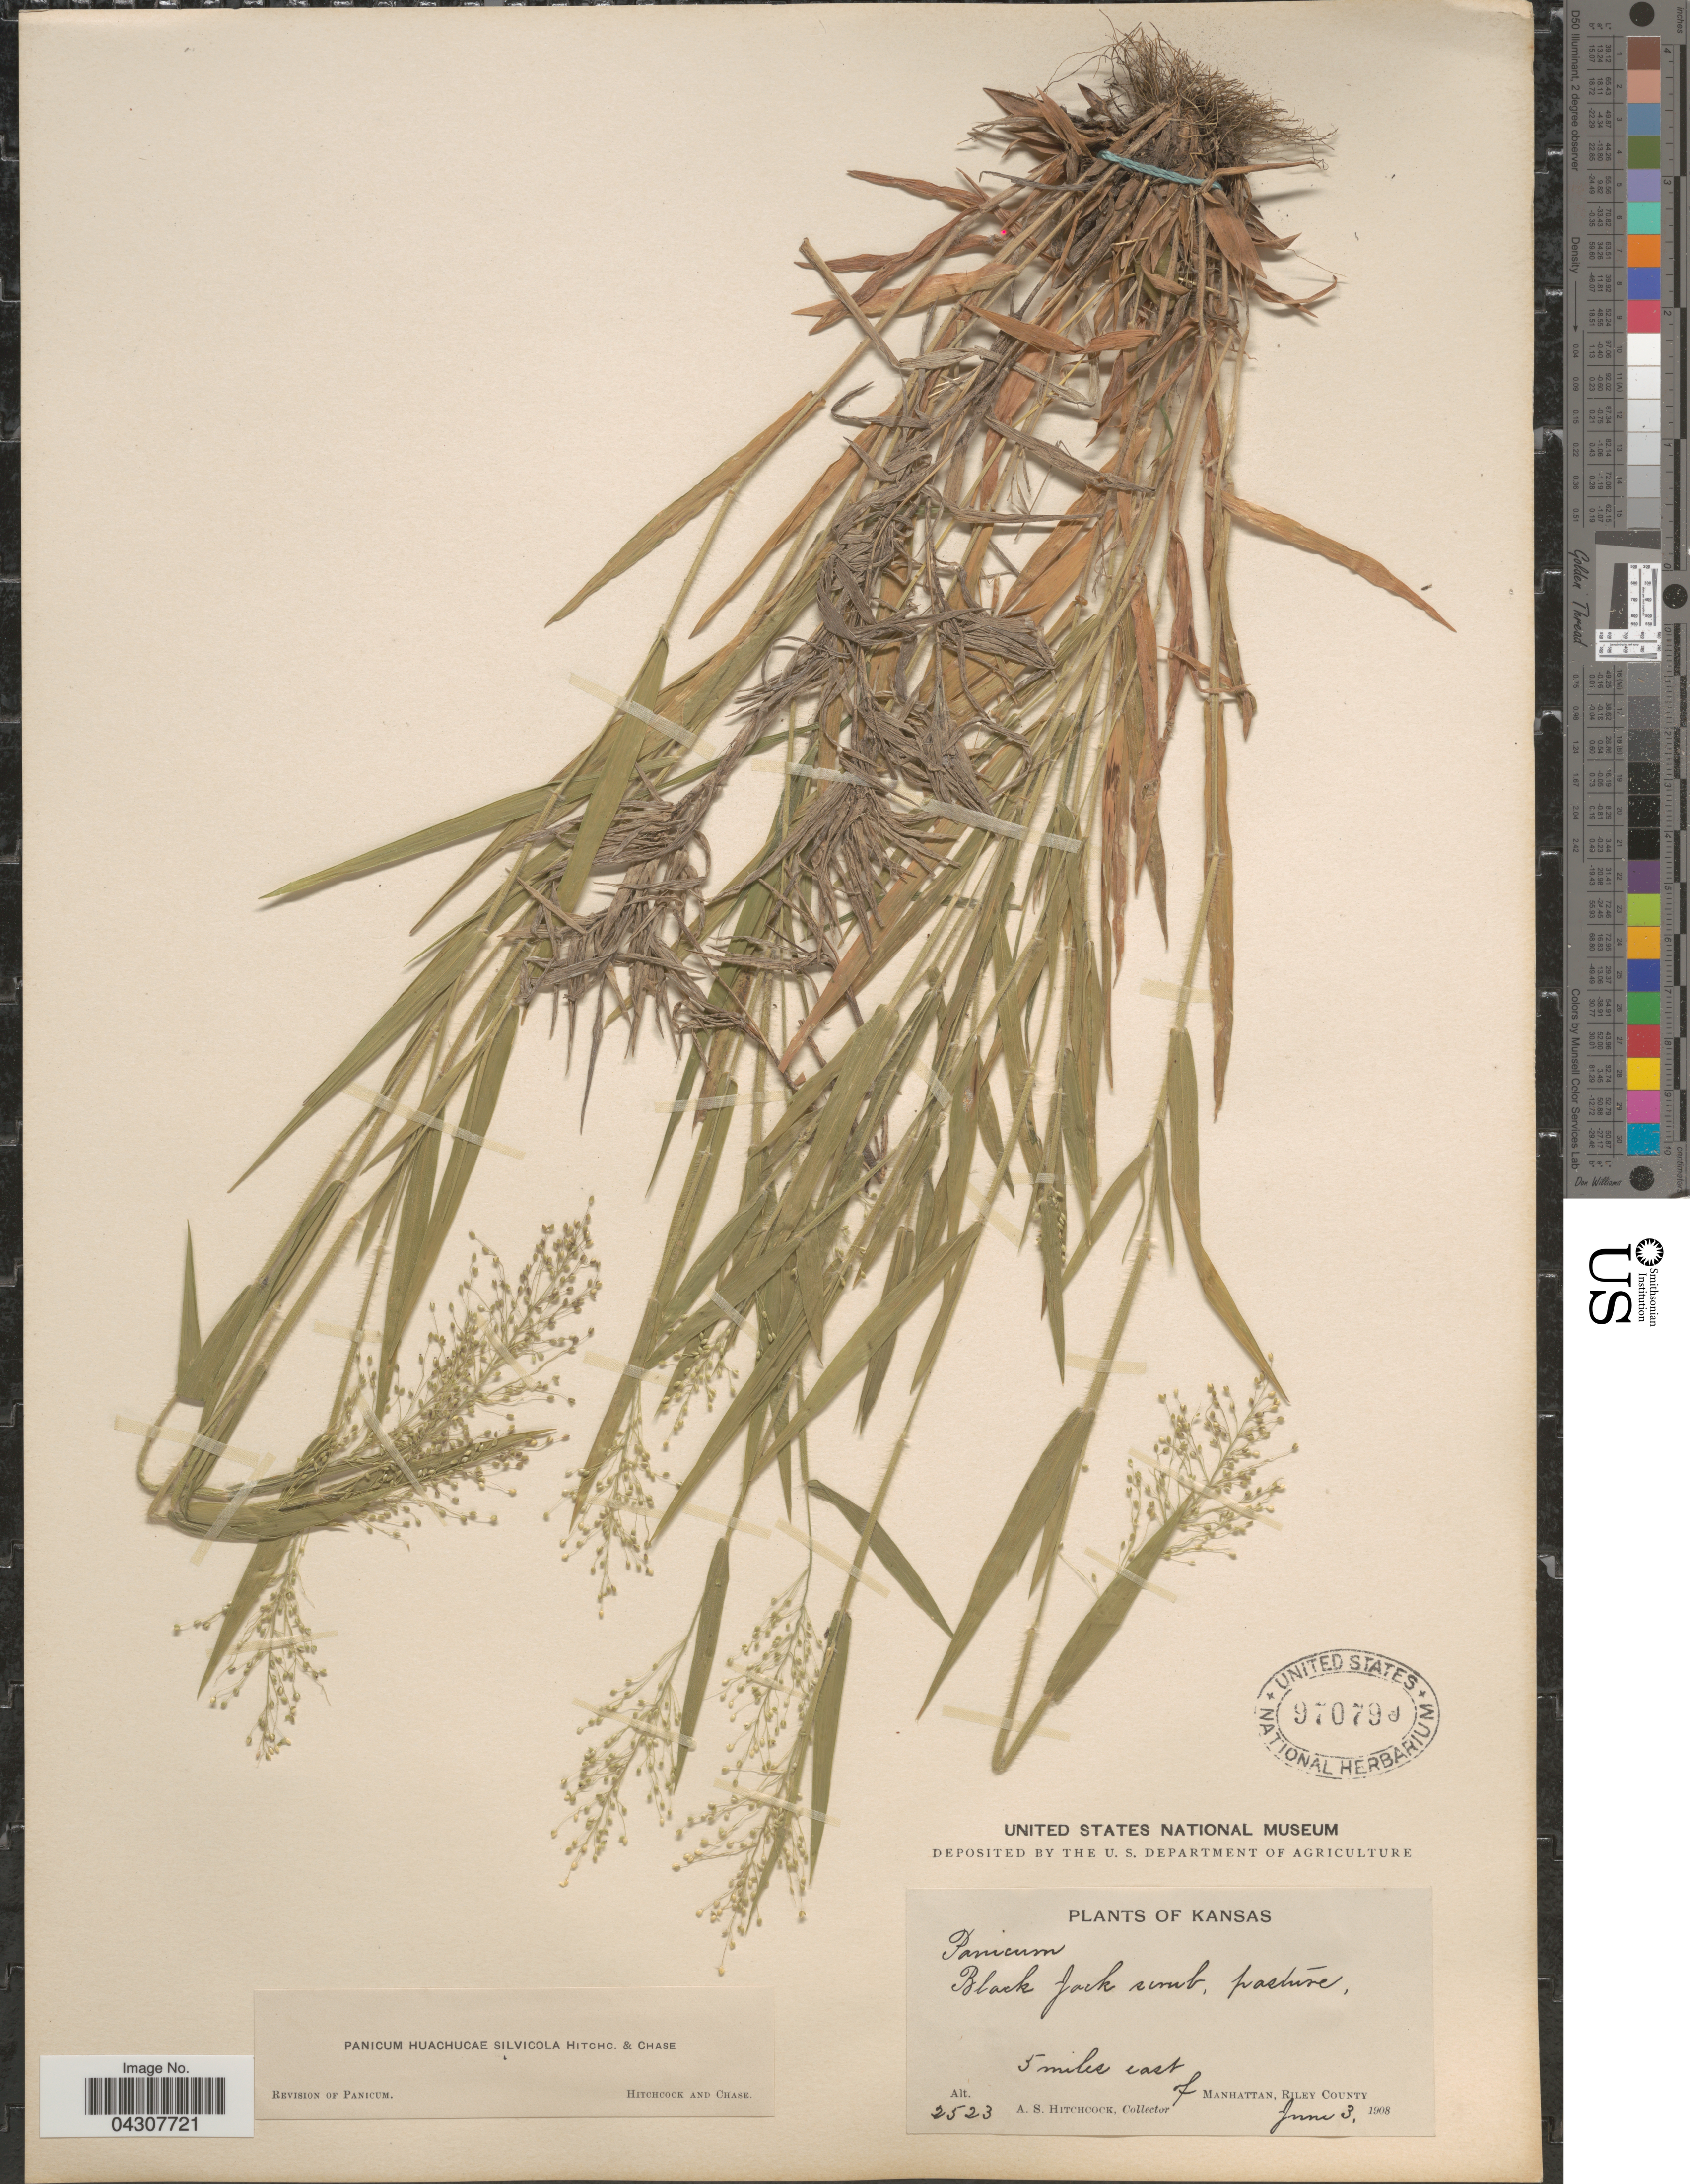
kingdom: Plantae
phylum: Tracheophyta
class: Liliopsida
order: Poales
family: Poaceae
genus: Dichanthelium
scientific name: Dichanthelium acuminatum var. acuminatum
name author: (Sw.) Gould & C.A. Clark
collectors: A. S. Hitchcock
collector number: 2523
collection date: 1908-06-03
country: United States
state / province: Kansas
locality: Black Jack scrub, pasture, 5 miles east of Manhattan, Riley County.